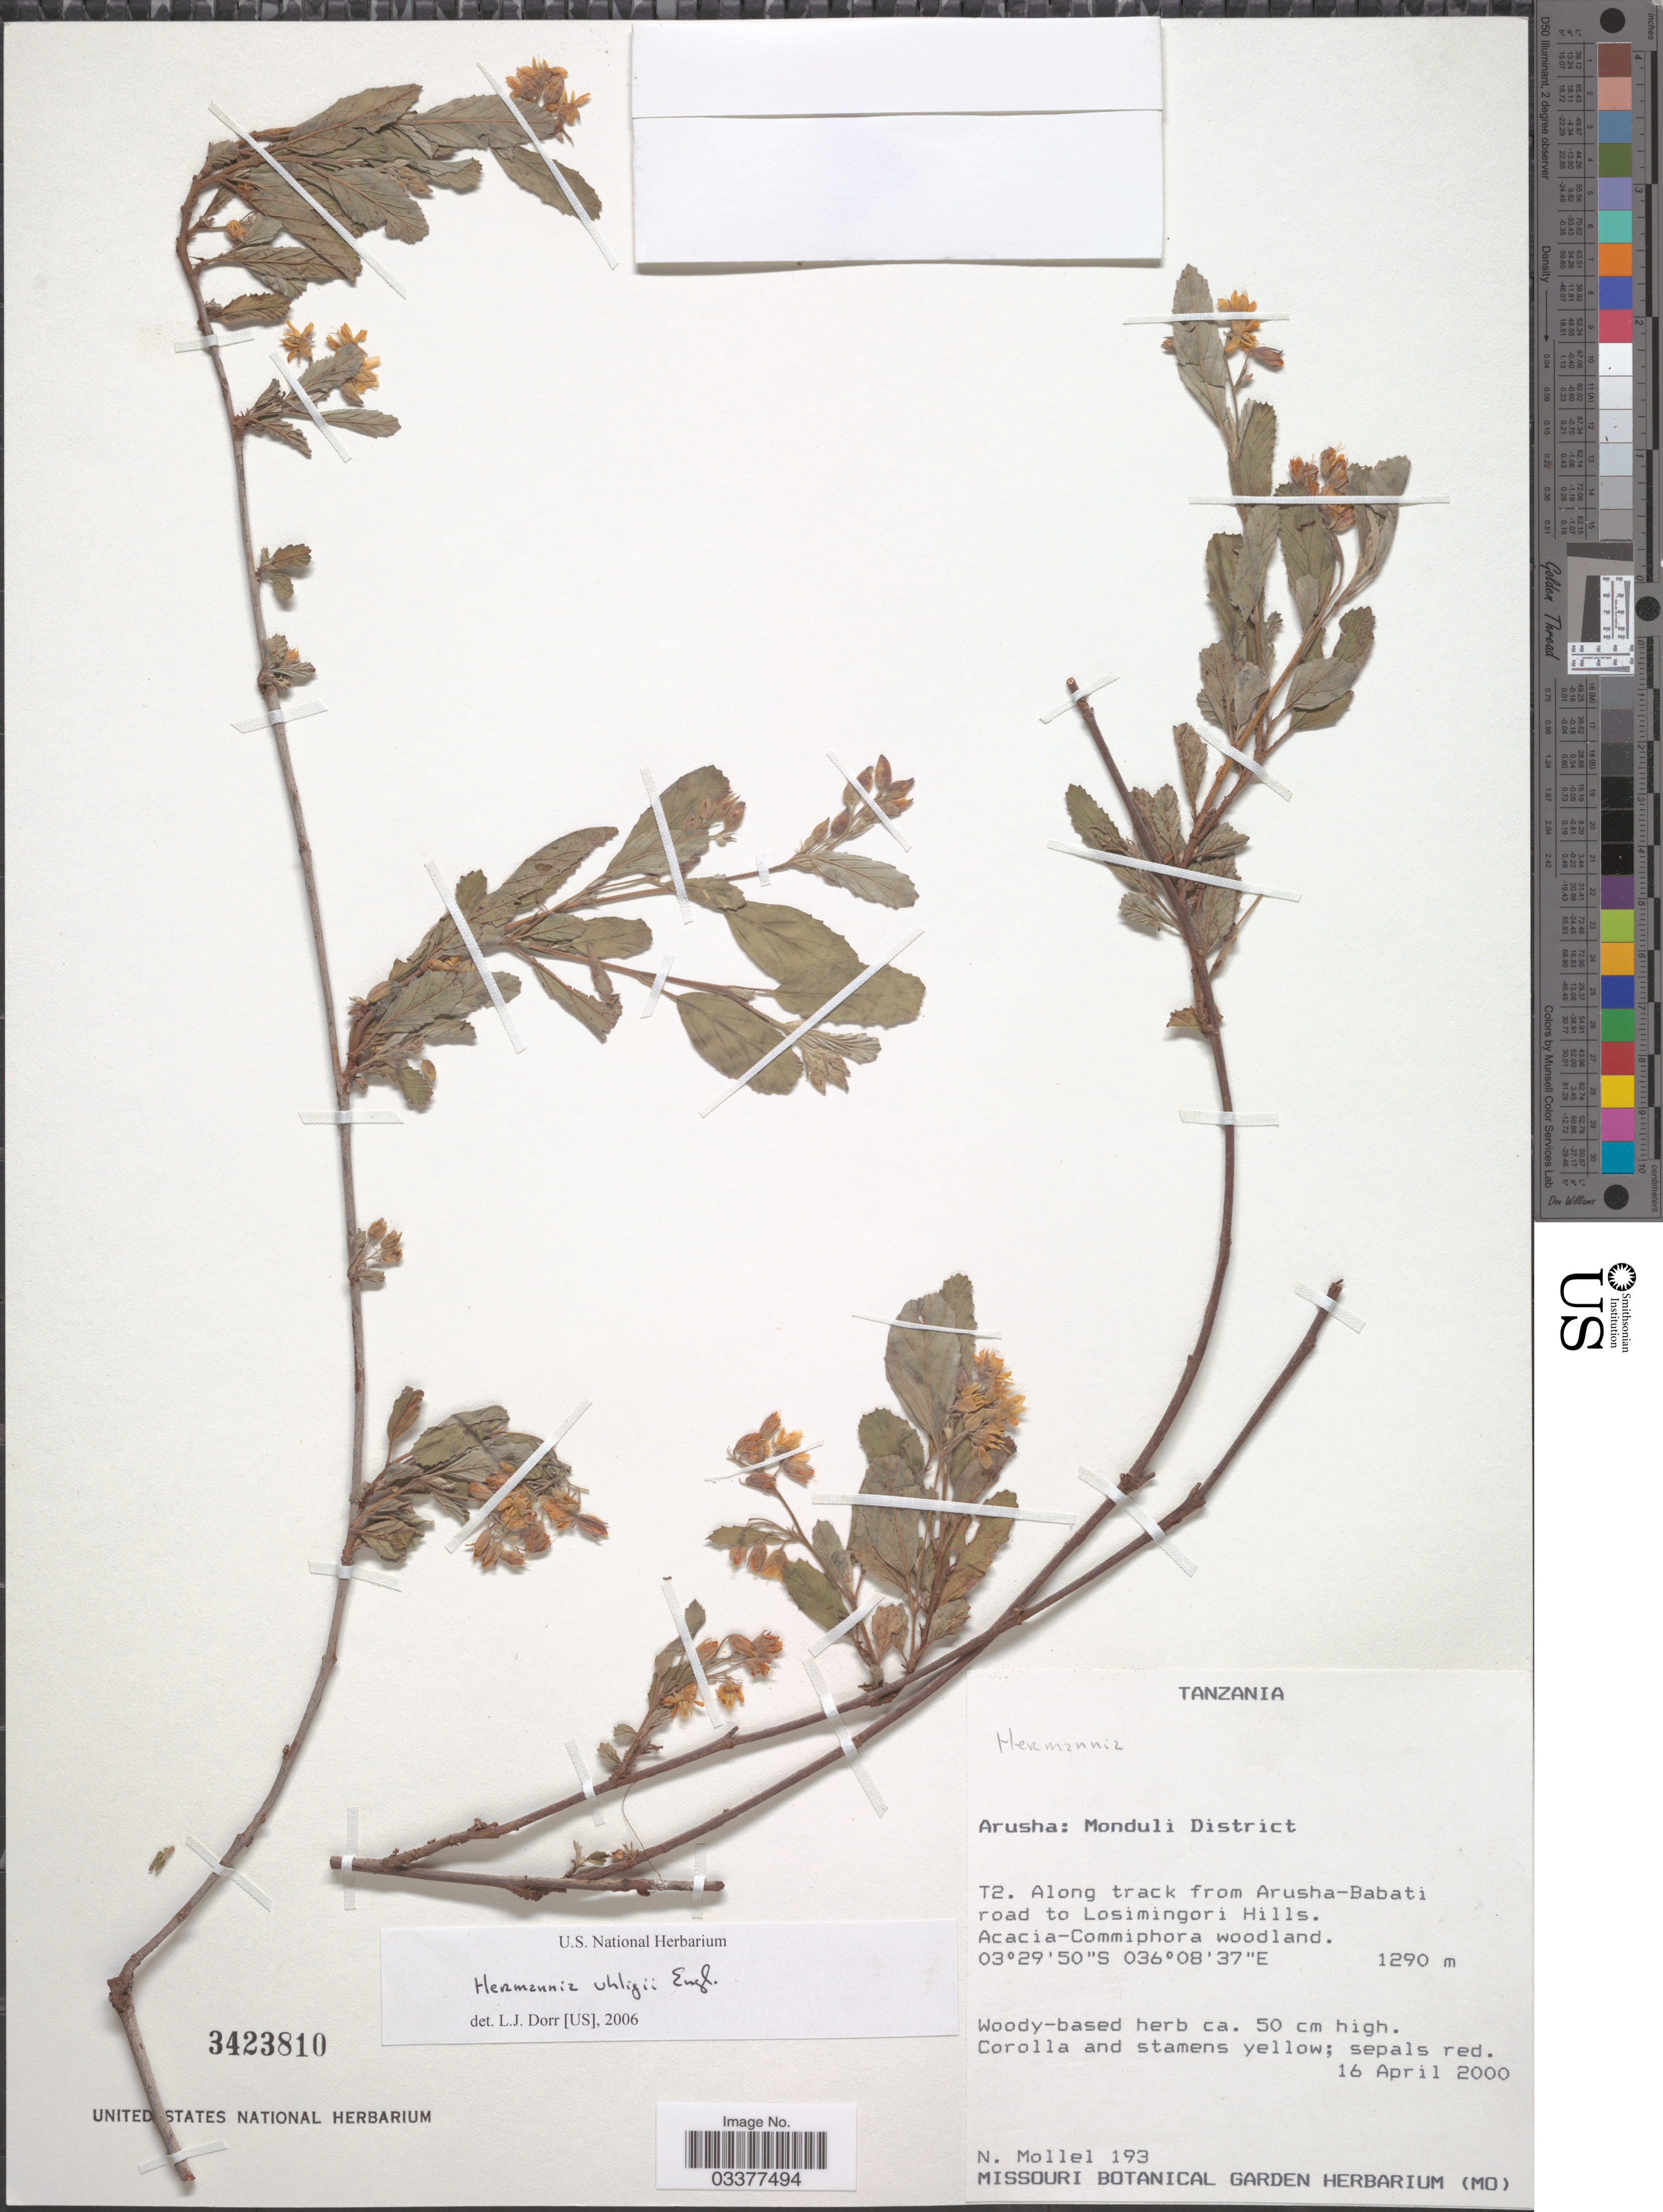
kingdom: Plantae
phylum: Tracheophyta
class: Magnoliopsida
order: Malvales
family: Malvaceae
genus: Hermannia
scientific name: Hermannia uhligii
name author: Engl.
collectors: N. Mollel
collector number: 193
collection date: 2000-04-16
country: Tanzania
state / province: Arusha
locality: Monduli District. T2. Along track from Arusha-Babati road to Losimingori Hills.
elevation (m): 1290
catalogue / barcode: US 3423810